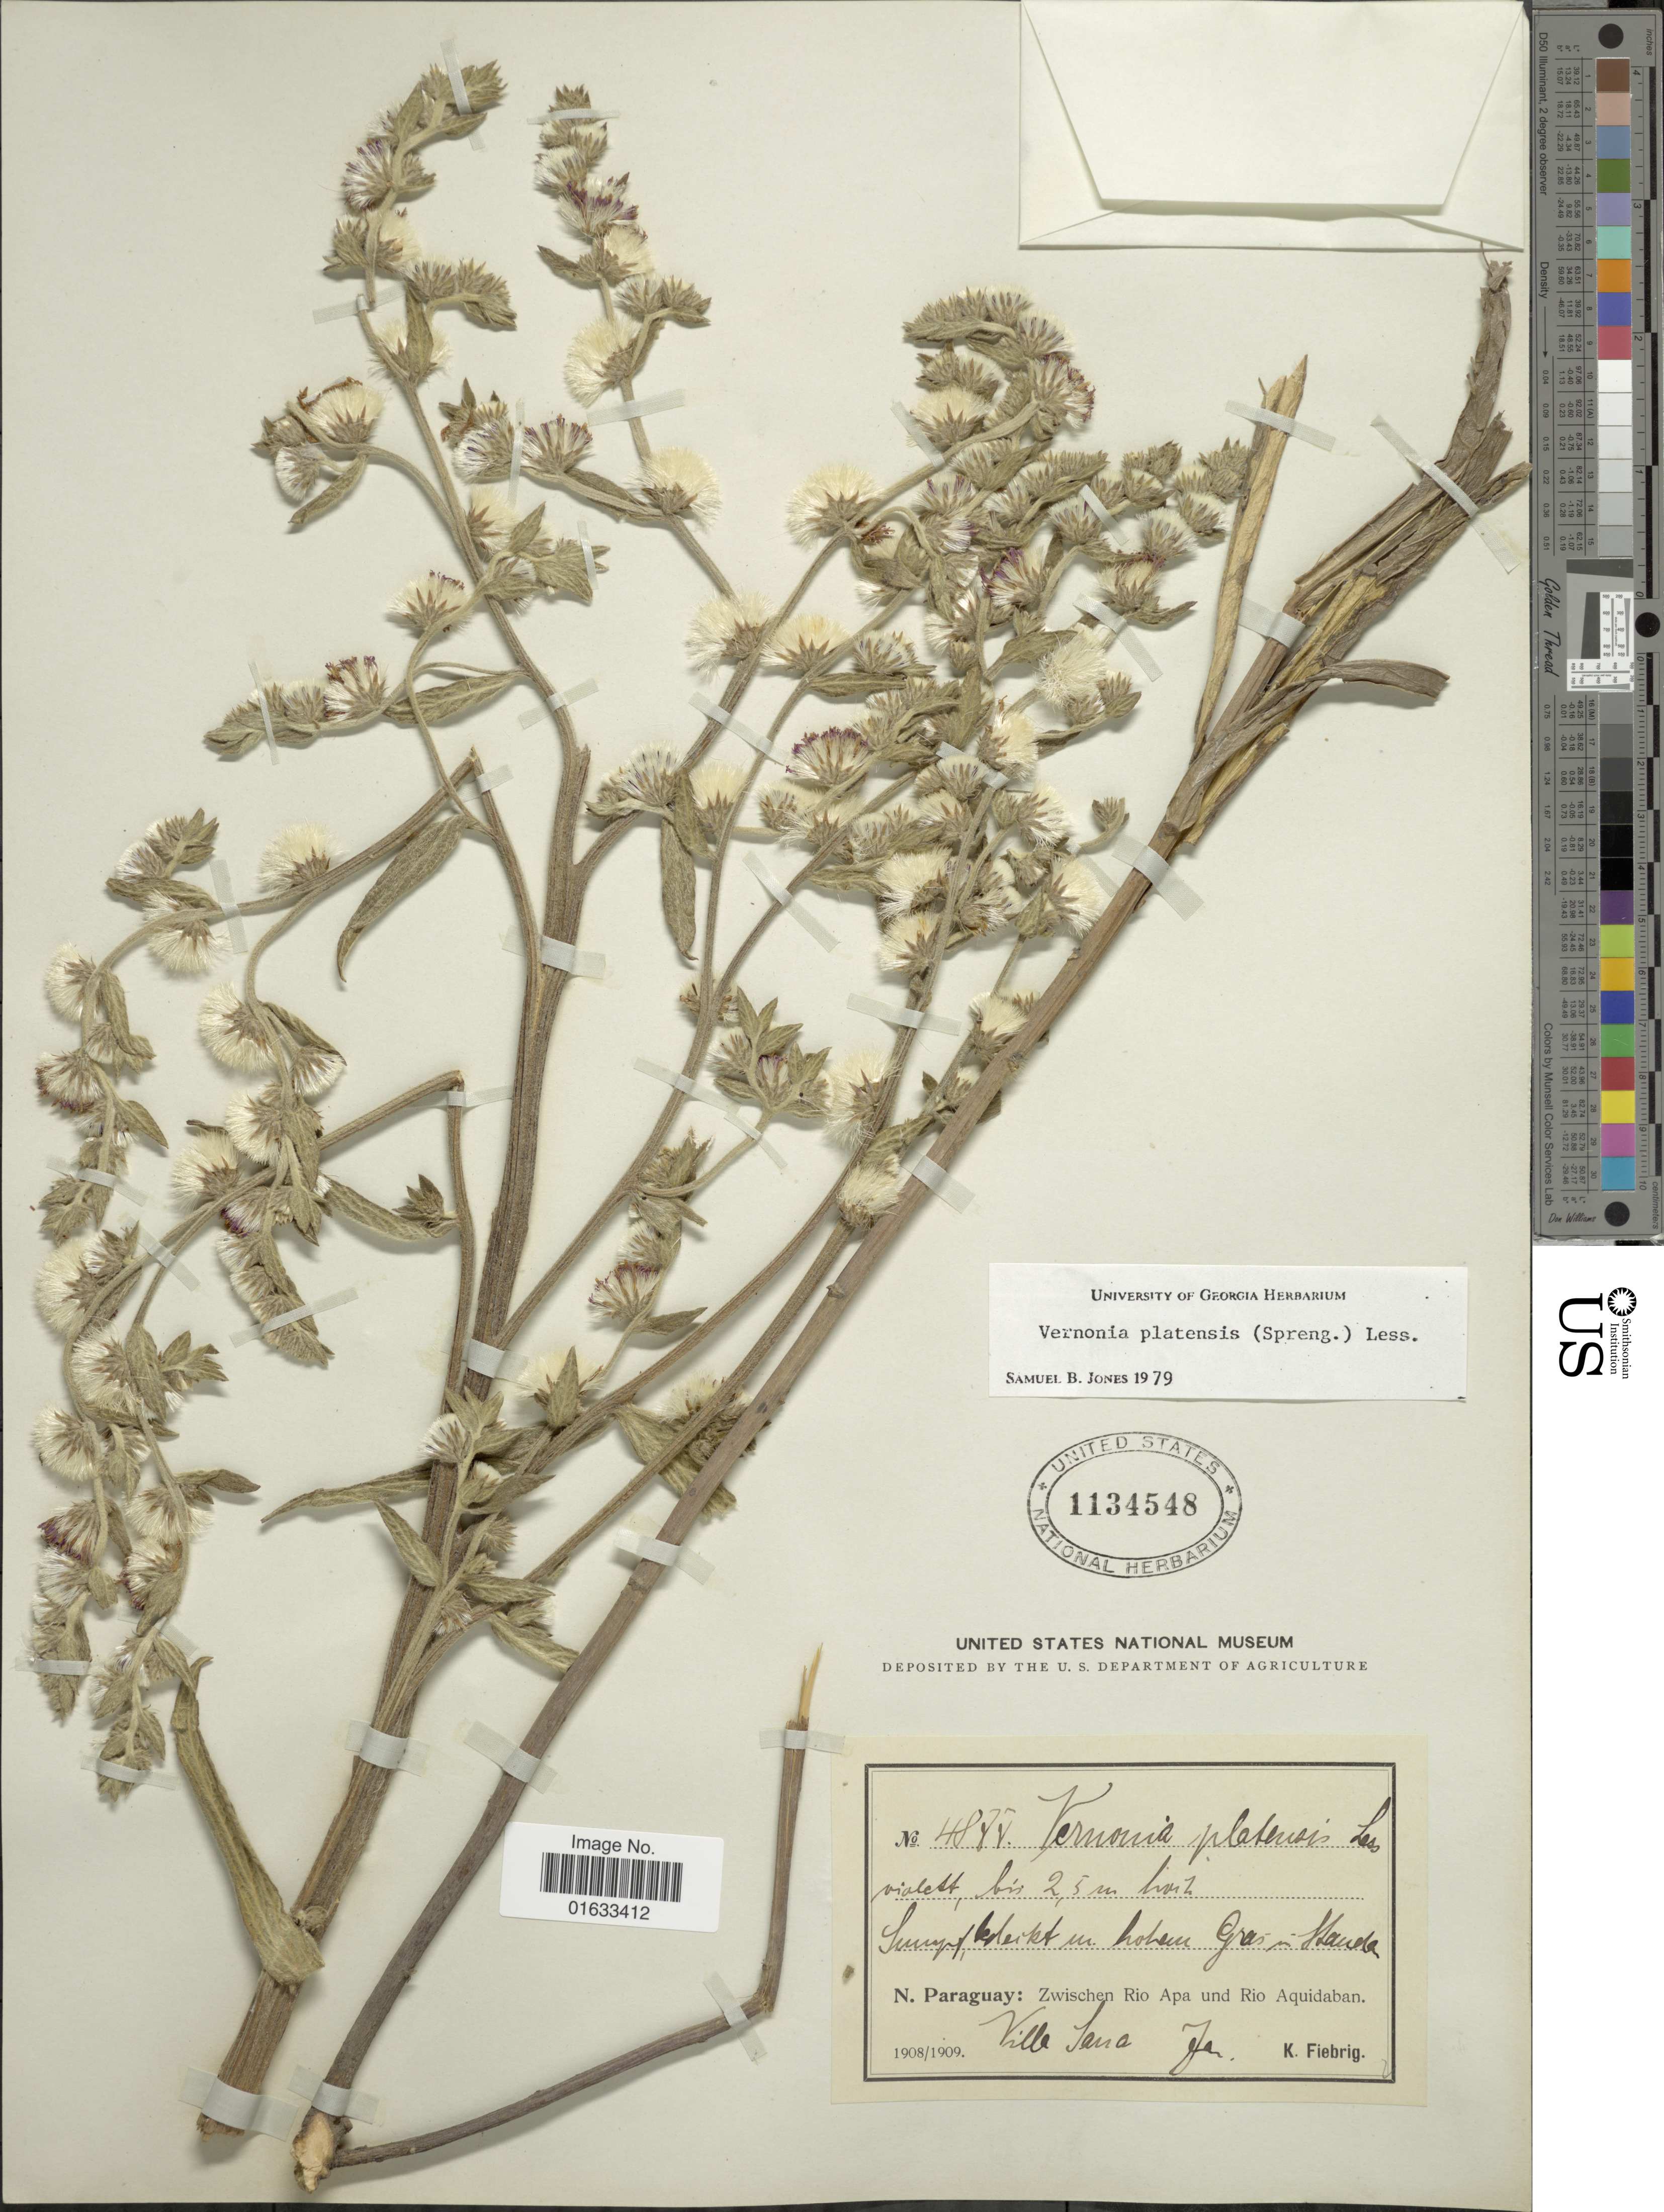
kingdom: Plantae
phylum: Tracheophyta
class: Magnoliopsida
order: Asterales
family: Asteraceae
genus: Chrysolaena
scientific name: Chrysolaena platensis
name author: (Spreng.) H. Rob.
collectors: K. Fiebrig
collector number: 4877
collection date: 1908/1909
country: Paraguay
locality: N. Paraguay, Zwischen Rio Apa und Rio Aquidaban, Villa Sana.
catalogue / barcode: US 1134548